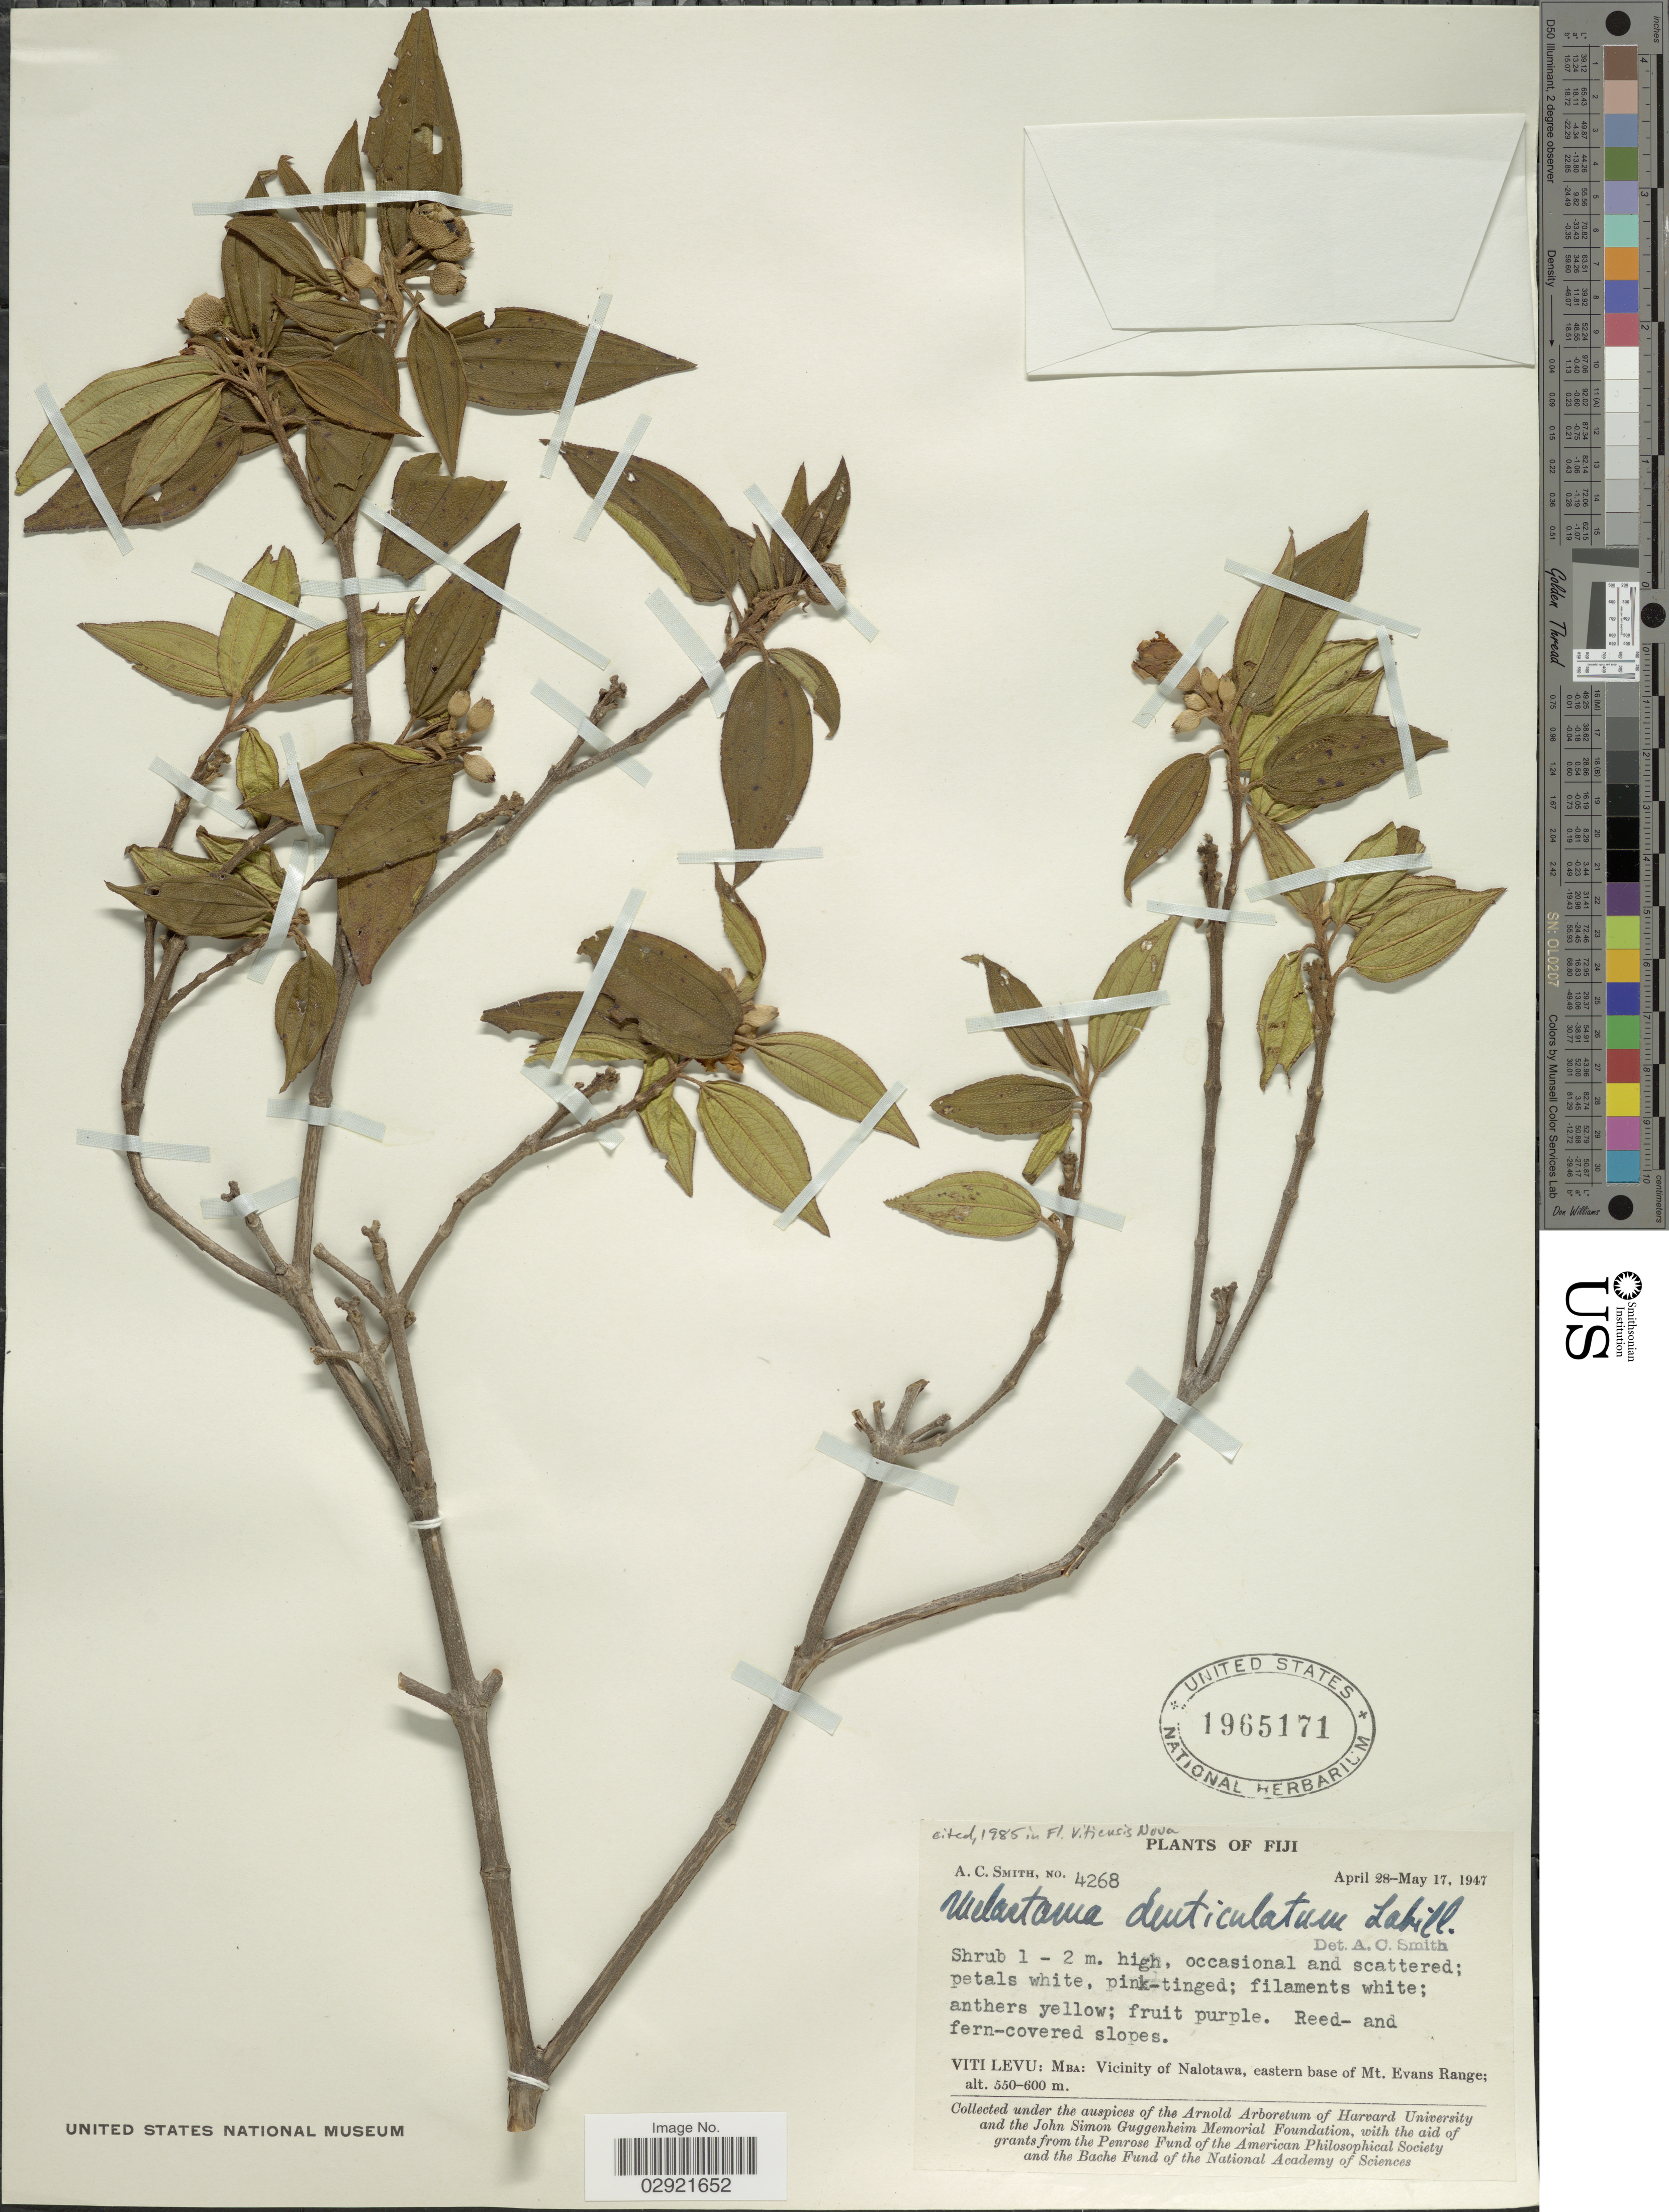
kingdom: Plantae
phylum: Tracheophyta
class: Magnoliopsida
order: Myrtales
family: Melastomataceae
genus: Melastoma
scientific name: Melastoma malabathricum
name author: L.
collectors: A. C. Smith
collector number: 4268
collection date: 1947-04-28/1947-05-17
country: Fiji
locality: Viti Levu: Mba: Vicinity of Nalotawa, eastern base of Mt. Evans Range.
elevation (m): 550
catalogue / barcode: US 1965171